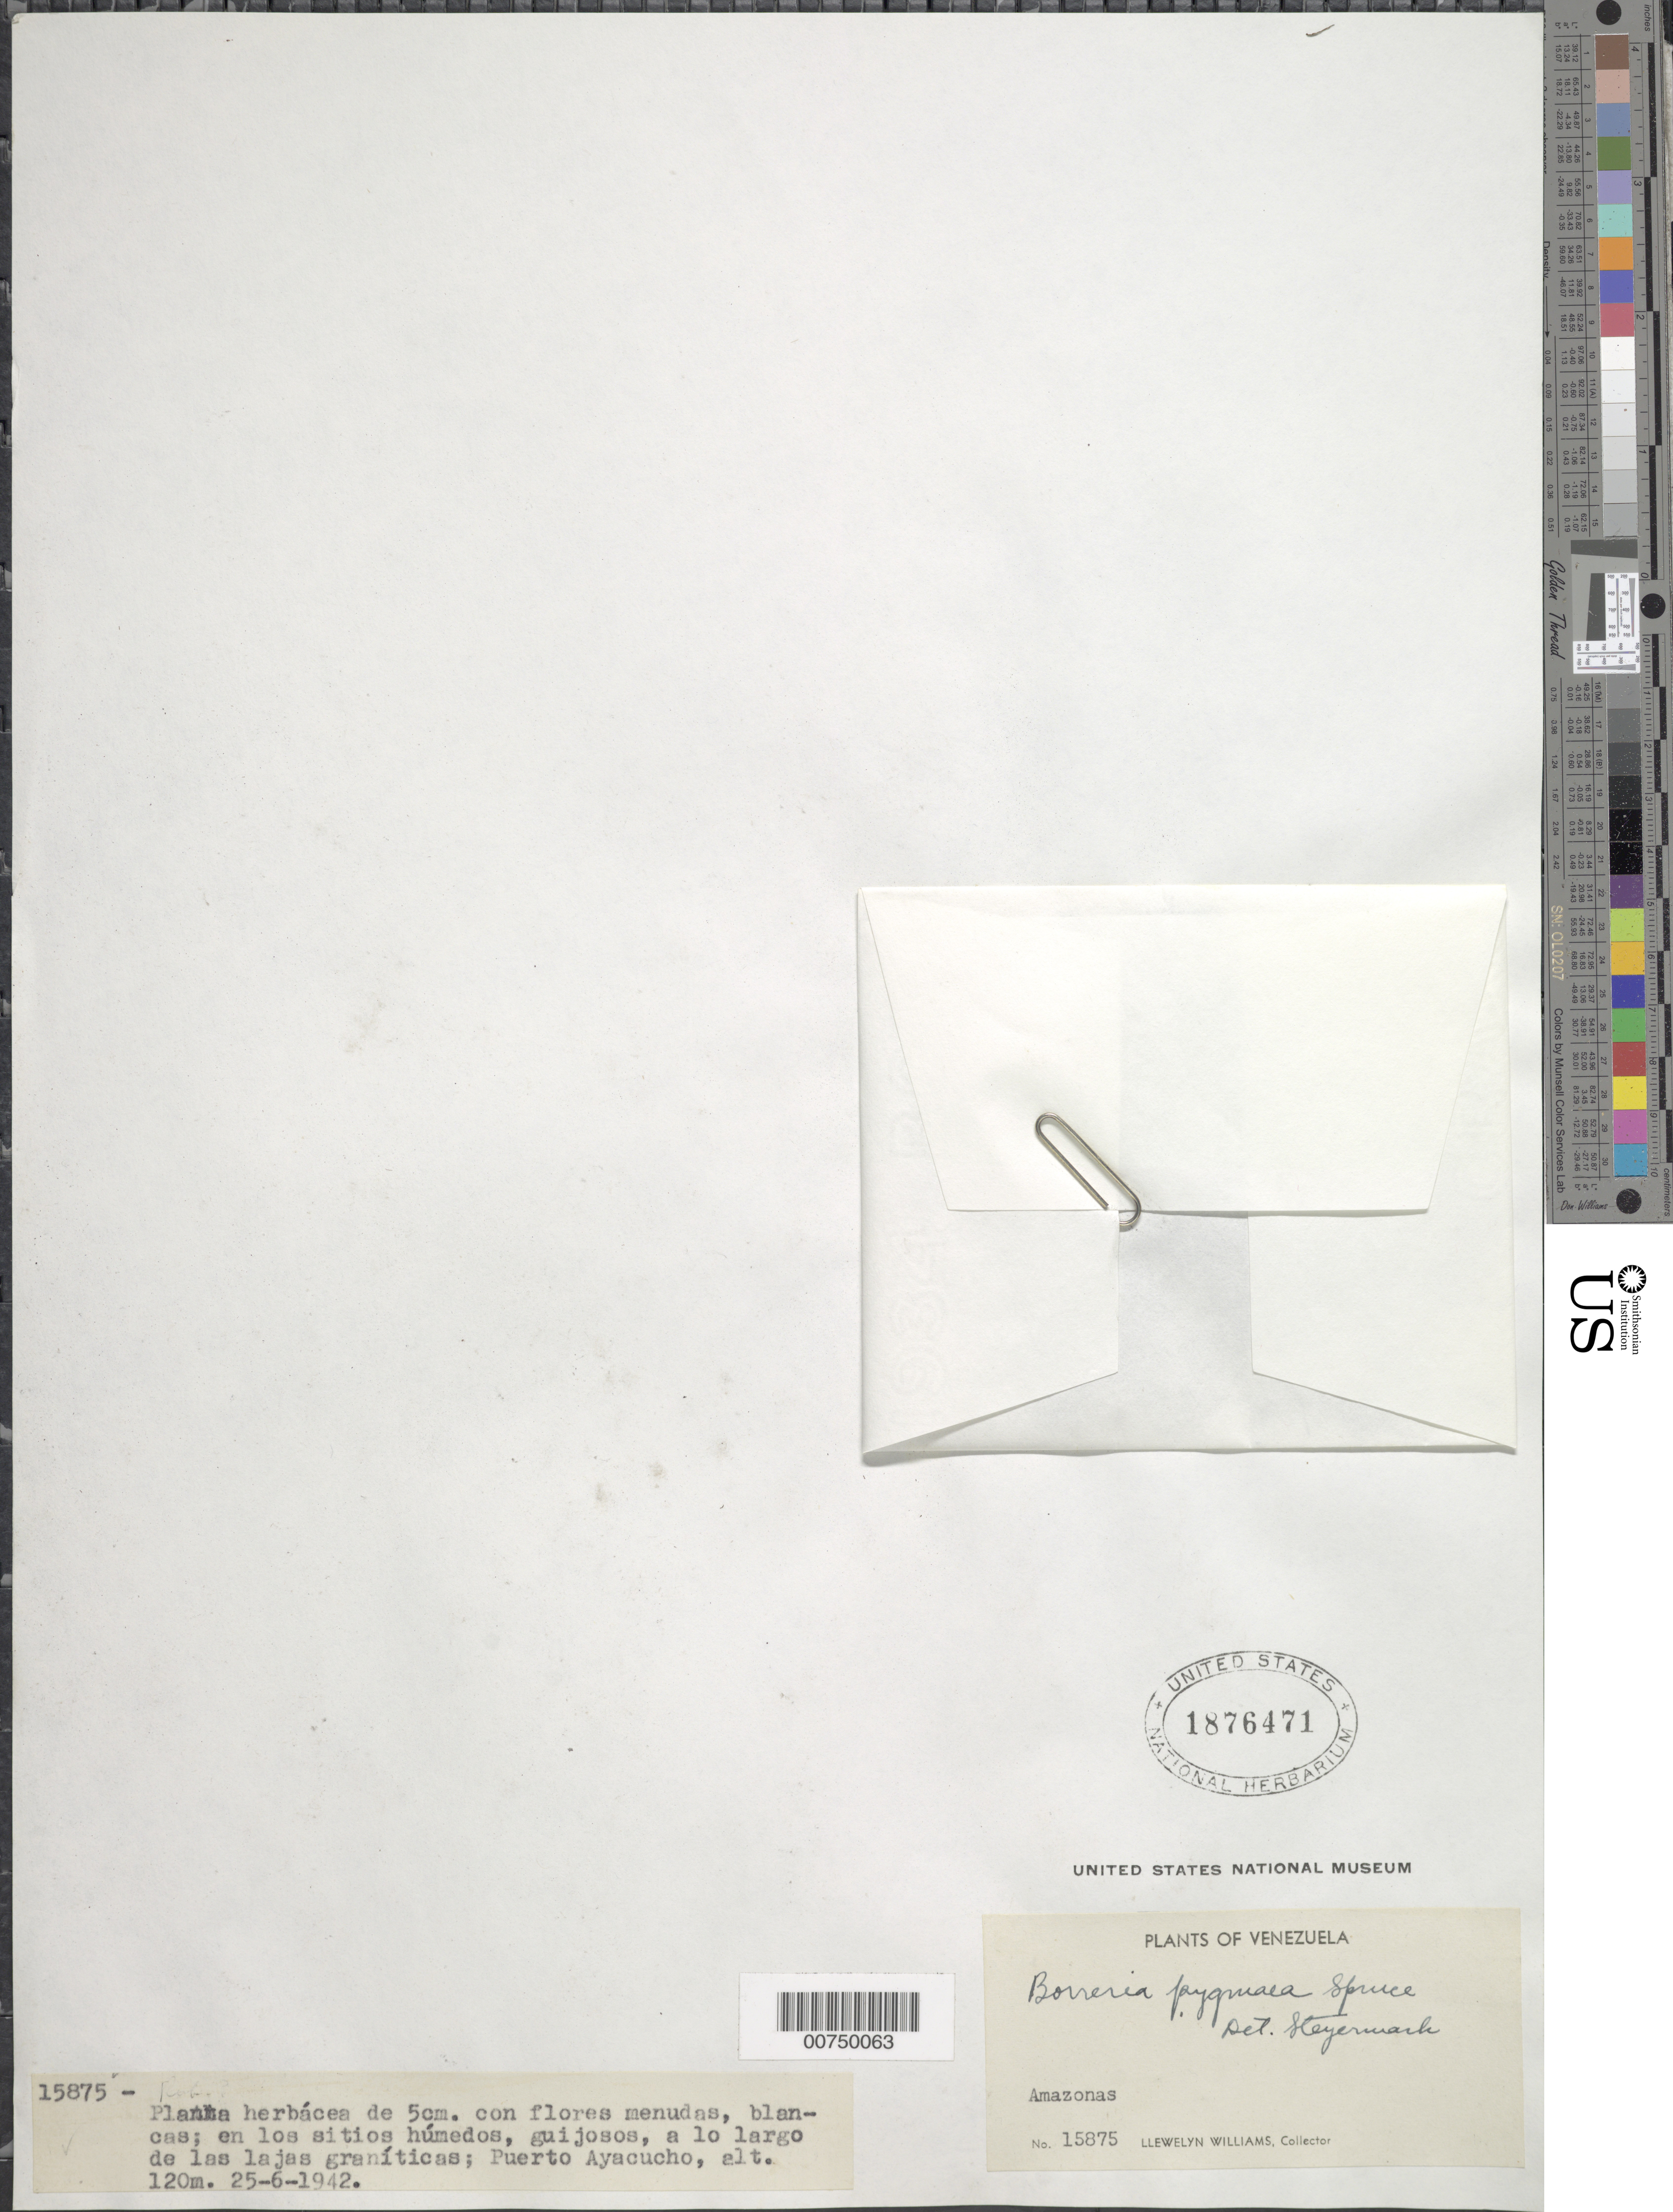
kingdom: Plantae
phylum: Tracheophyta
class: Magnoliopsida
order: Gentianales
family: Rubiaceae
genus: Borreria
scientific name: Borreria pygmaea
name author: Spruce ex K. Schum.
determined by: Steyermark, Julian A., (VEN)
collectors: Ll. Williams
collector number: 15875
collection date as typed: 25-Jun-42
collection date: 1942-06-25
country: Venezuela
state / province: Amazonas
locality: Puerto Ayacucho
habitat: Sitios humedos, guijosos, a lo largo de las lajas graníticas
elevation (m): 120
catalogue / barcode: US 1876471